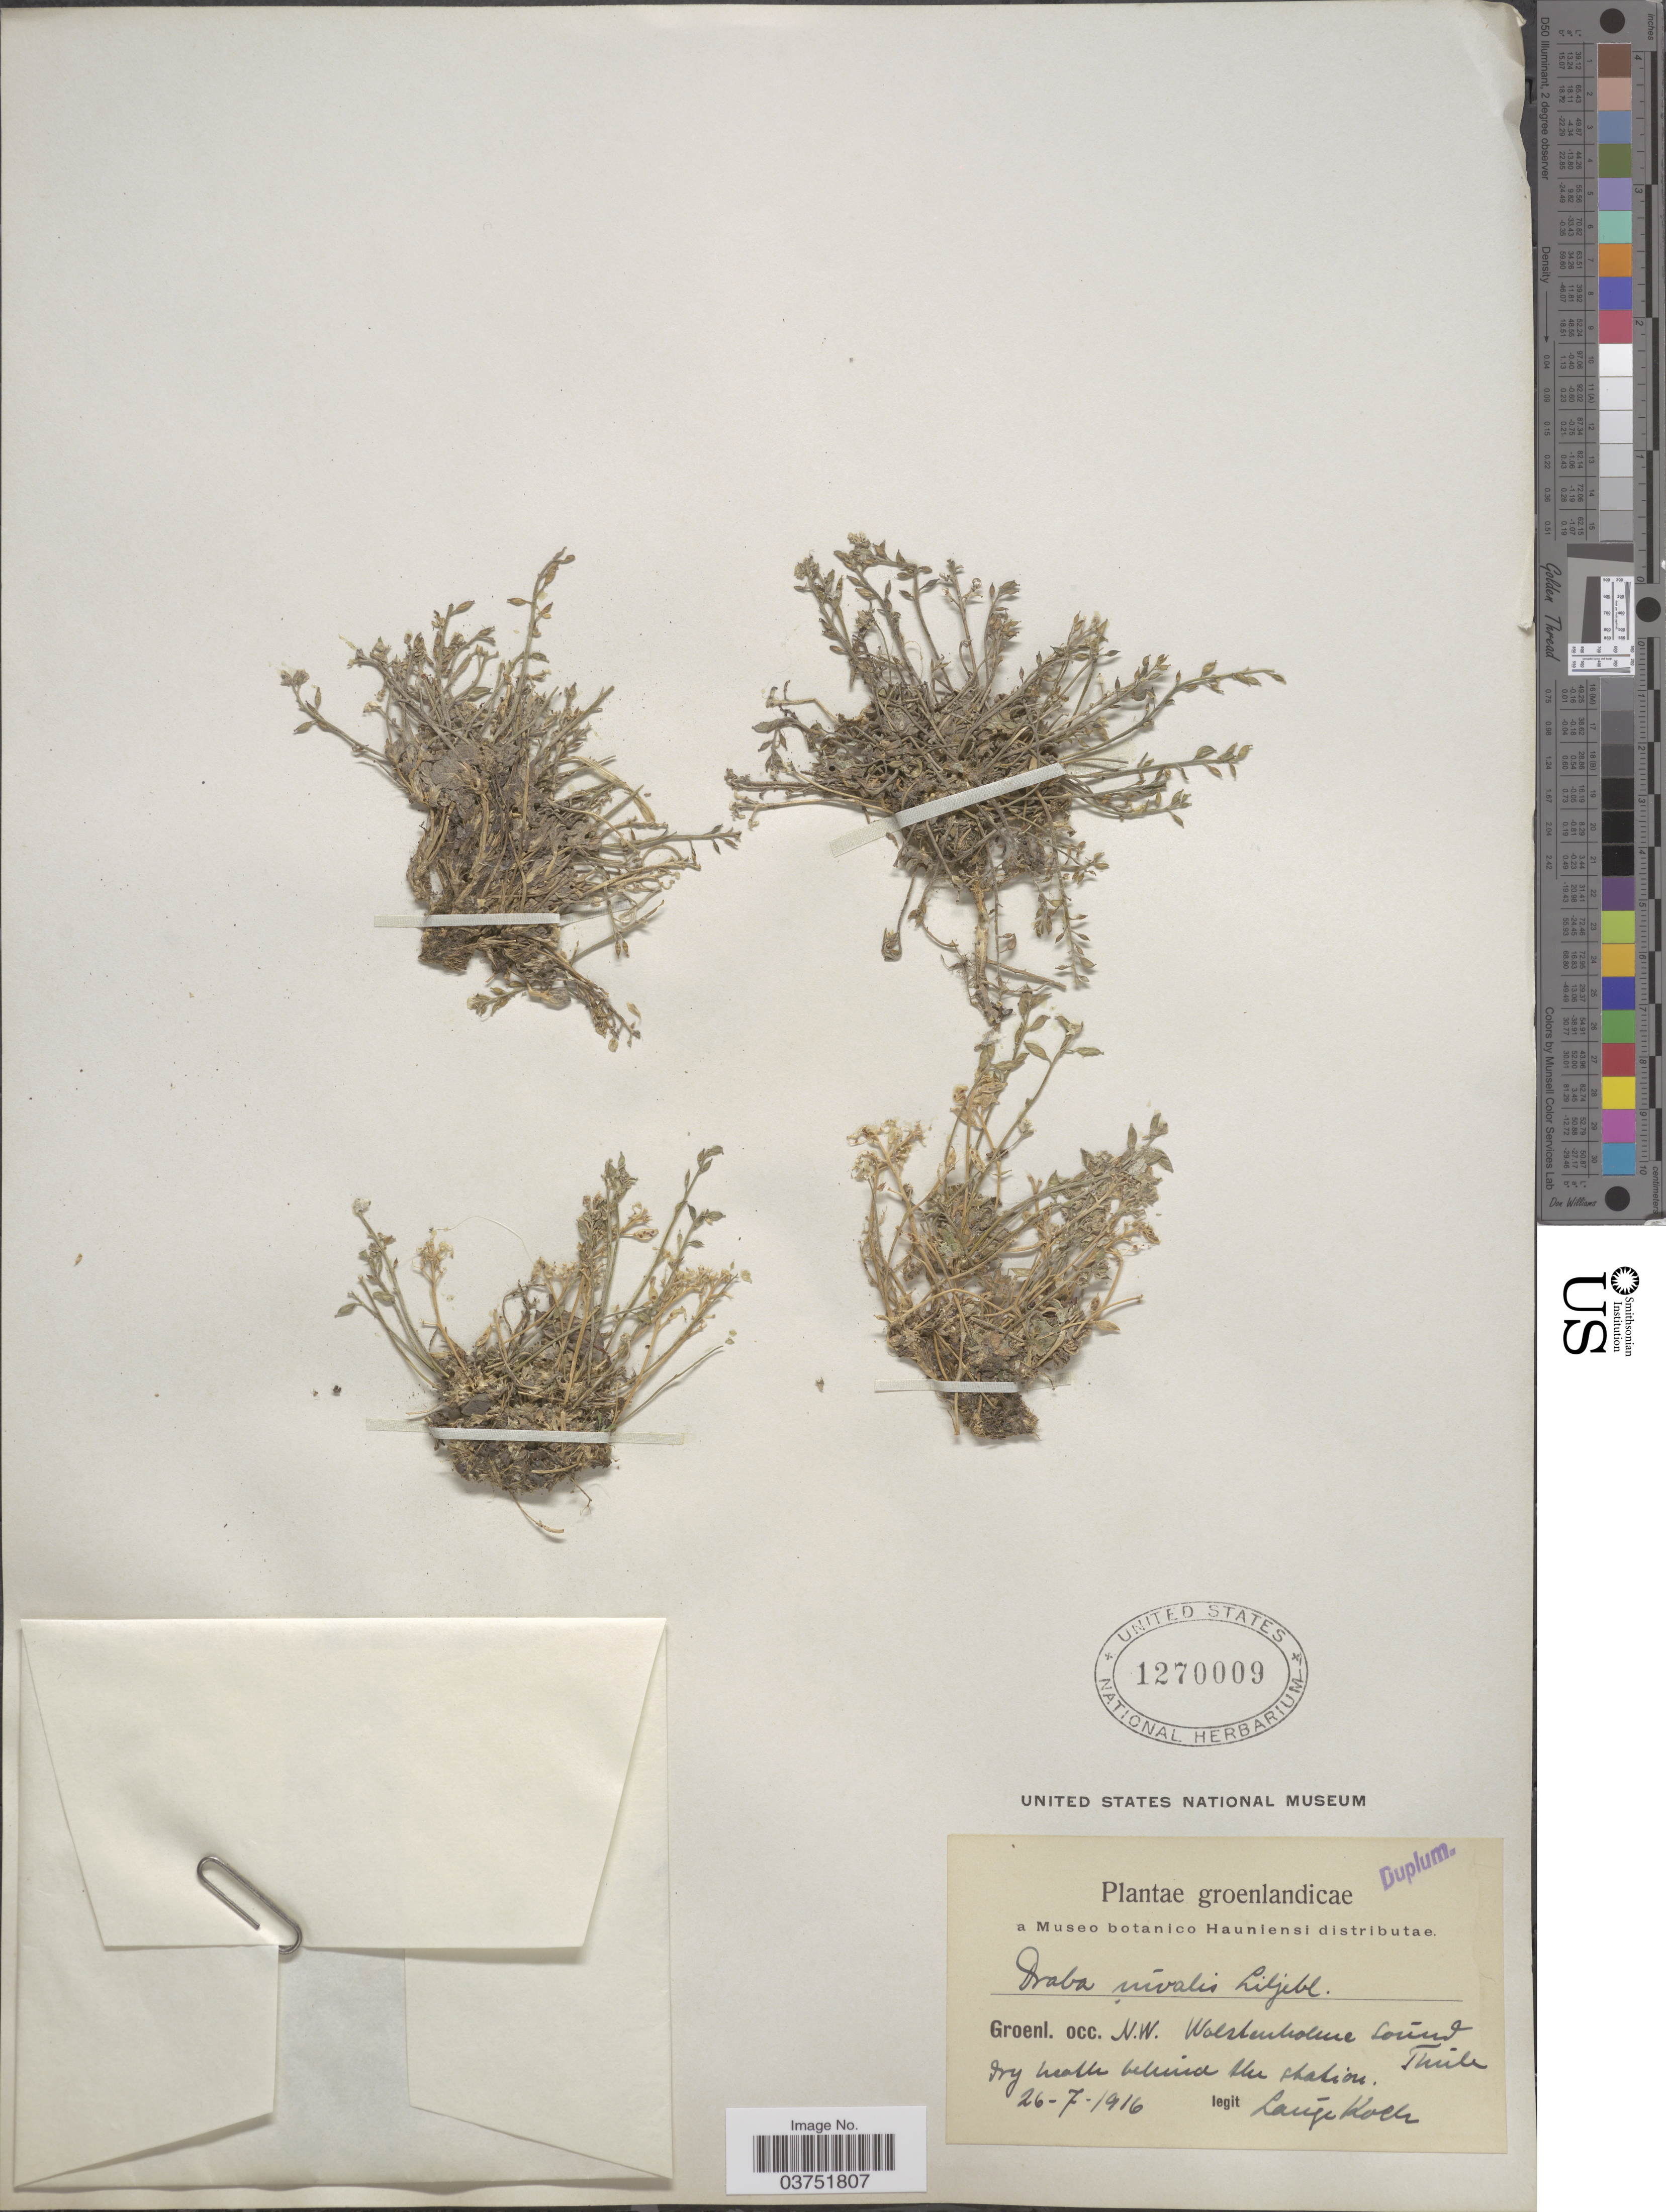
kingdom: Plantae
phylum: Tracheophyta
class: Magnoliopsida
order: Brassicales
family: Brassicaceae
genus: Draba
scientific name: Draba nivalis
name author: Lilj.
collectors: L. Koch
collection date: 1916-07-26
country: Greenland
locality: Groenl. occ. N.W. Wolstenholme Sound. Dry heath behind the station.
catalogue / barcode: US 1270009